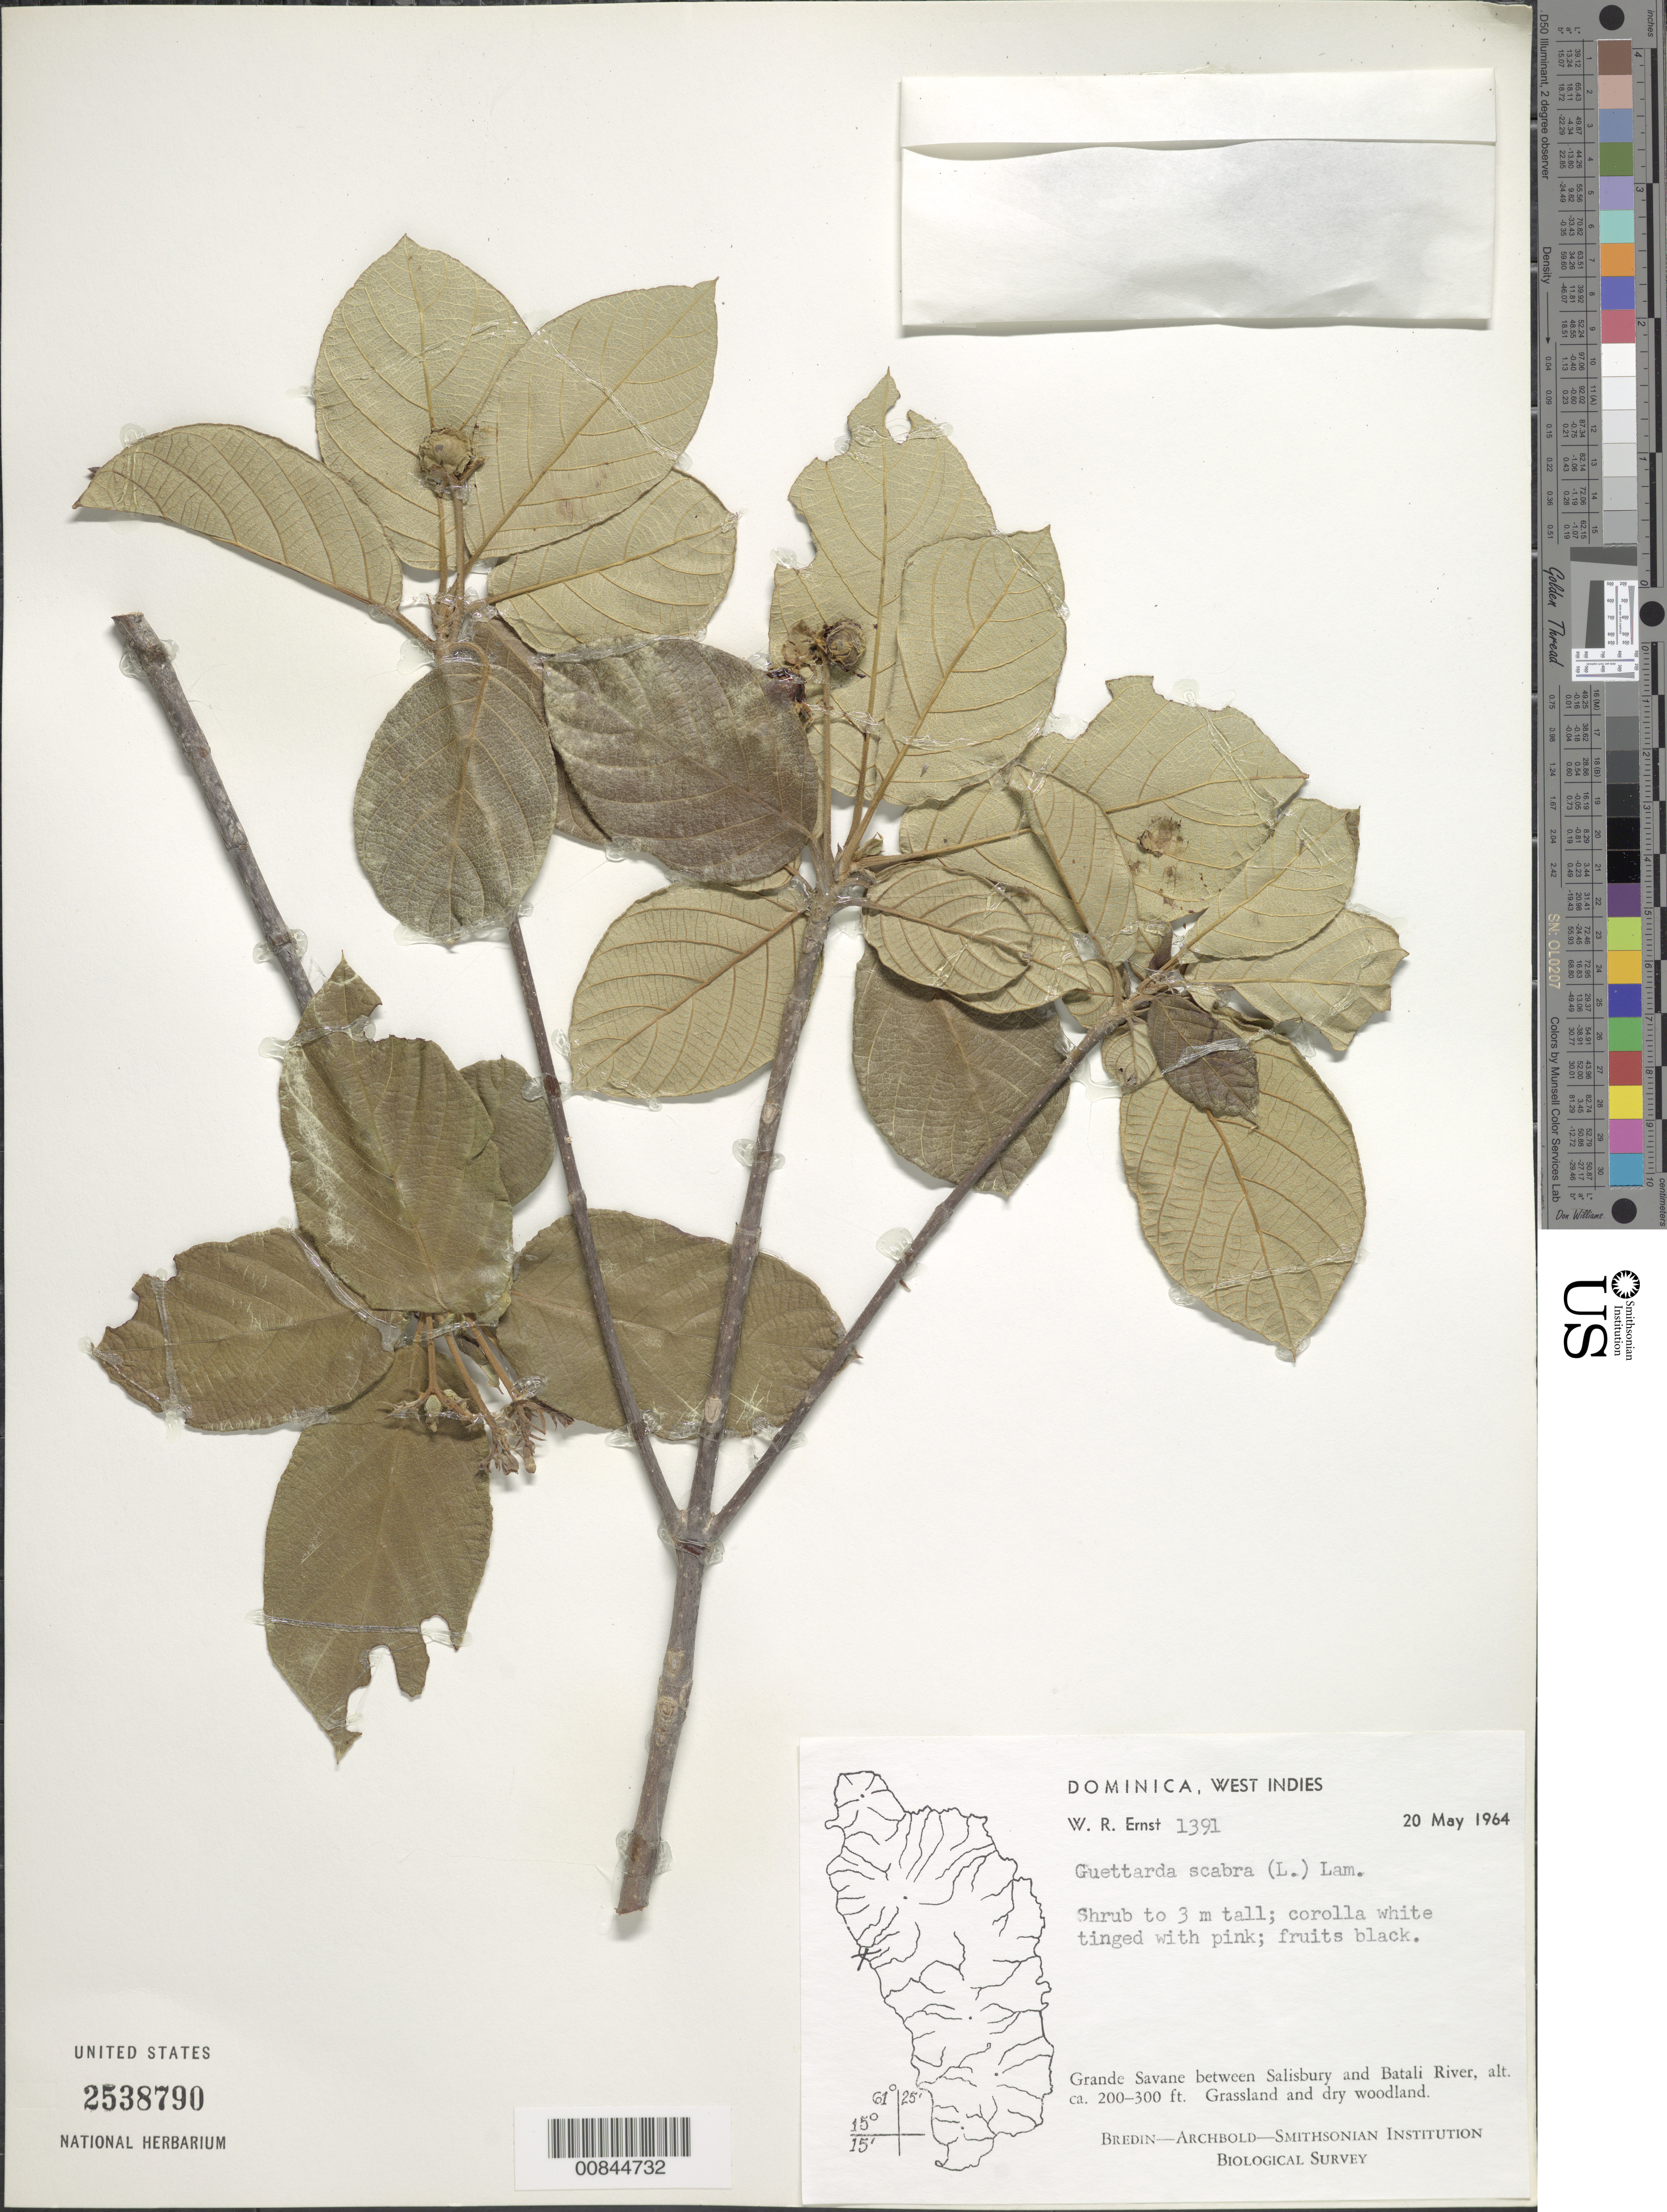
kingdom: Plantae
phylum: Tracheophyta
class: Magnoliopsida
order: Gentianales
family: Rubiaceae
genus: Guettarda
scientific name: Guettarda scabra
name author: (L.) Vent.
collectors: W. R. Ernst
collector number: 1391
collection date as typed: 20 May 1964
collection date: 1964-05-20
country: Dominica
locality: Grande Savane between Salisbury and Batali River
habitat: Grassland and dry woodland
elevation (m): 61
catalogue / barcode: US 2538790